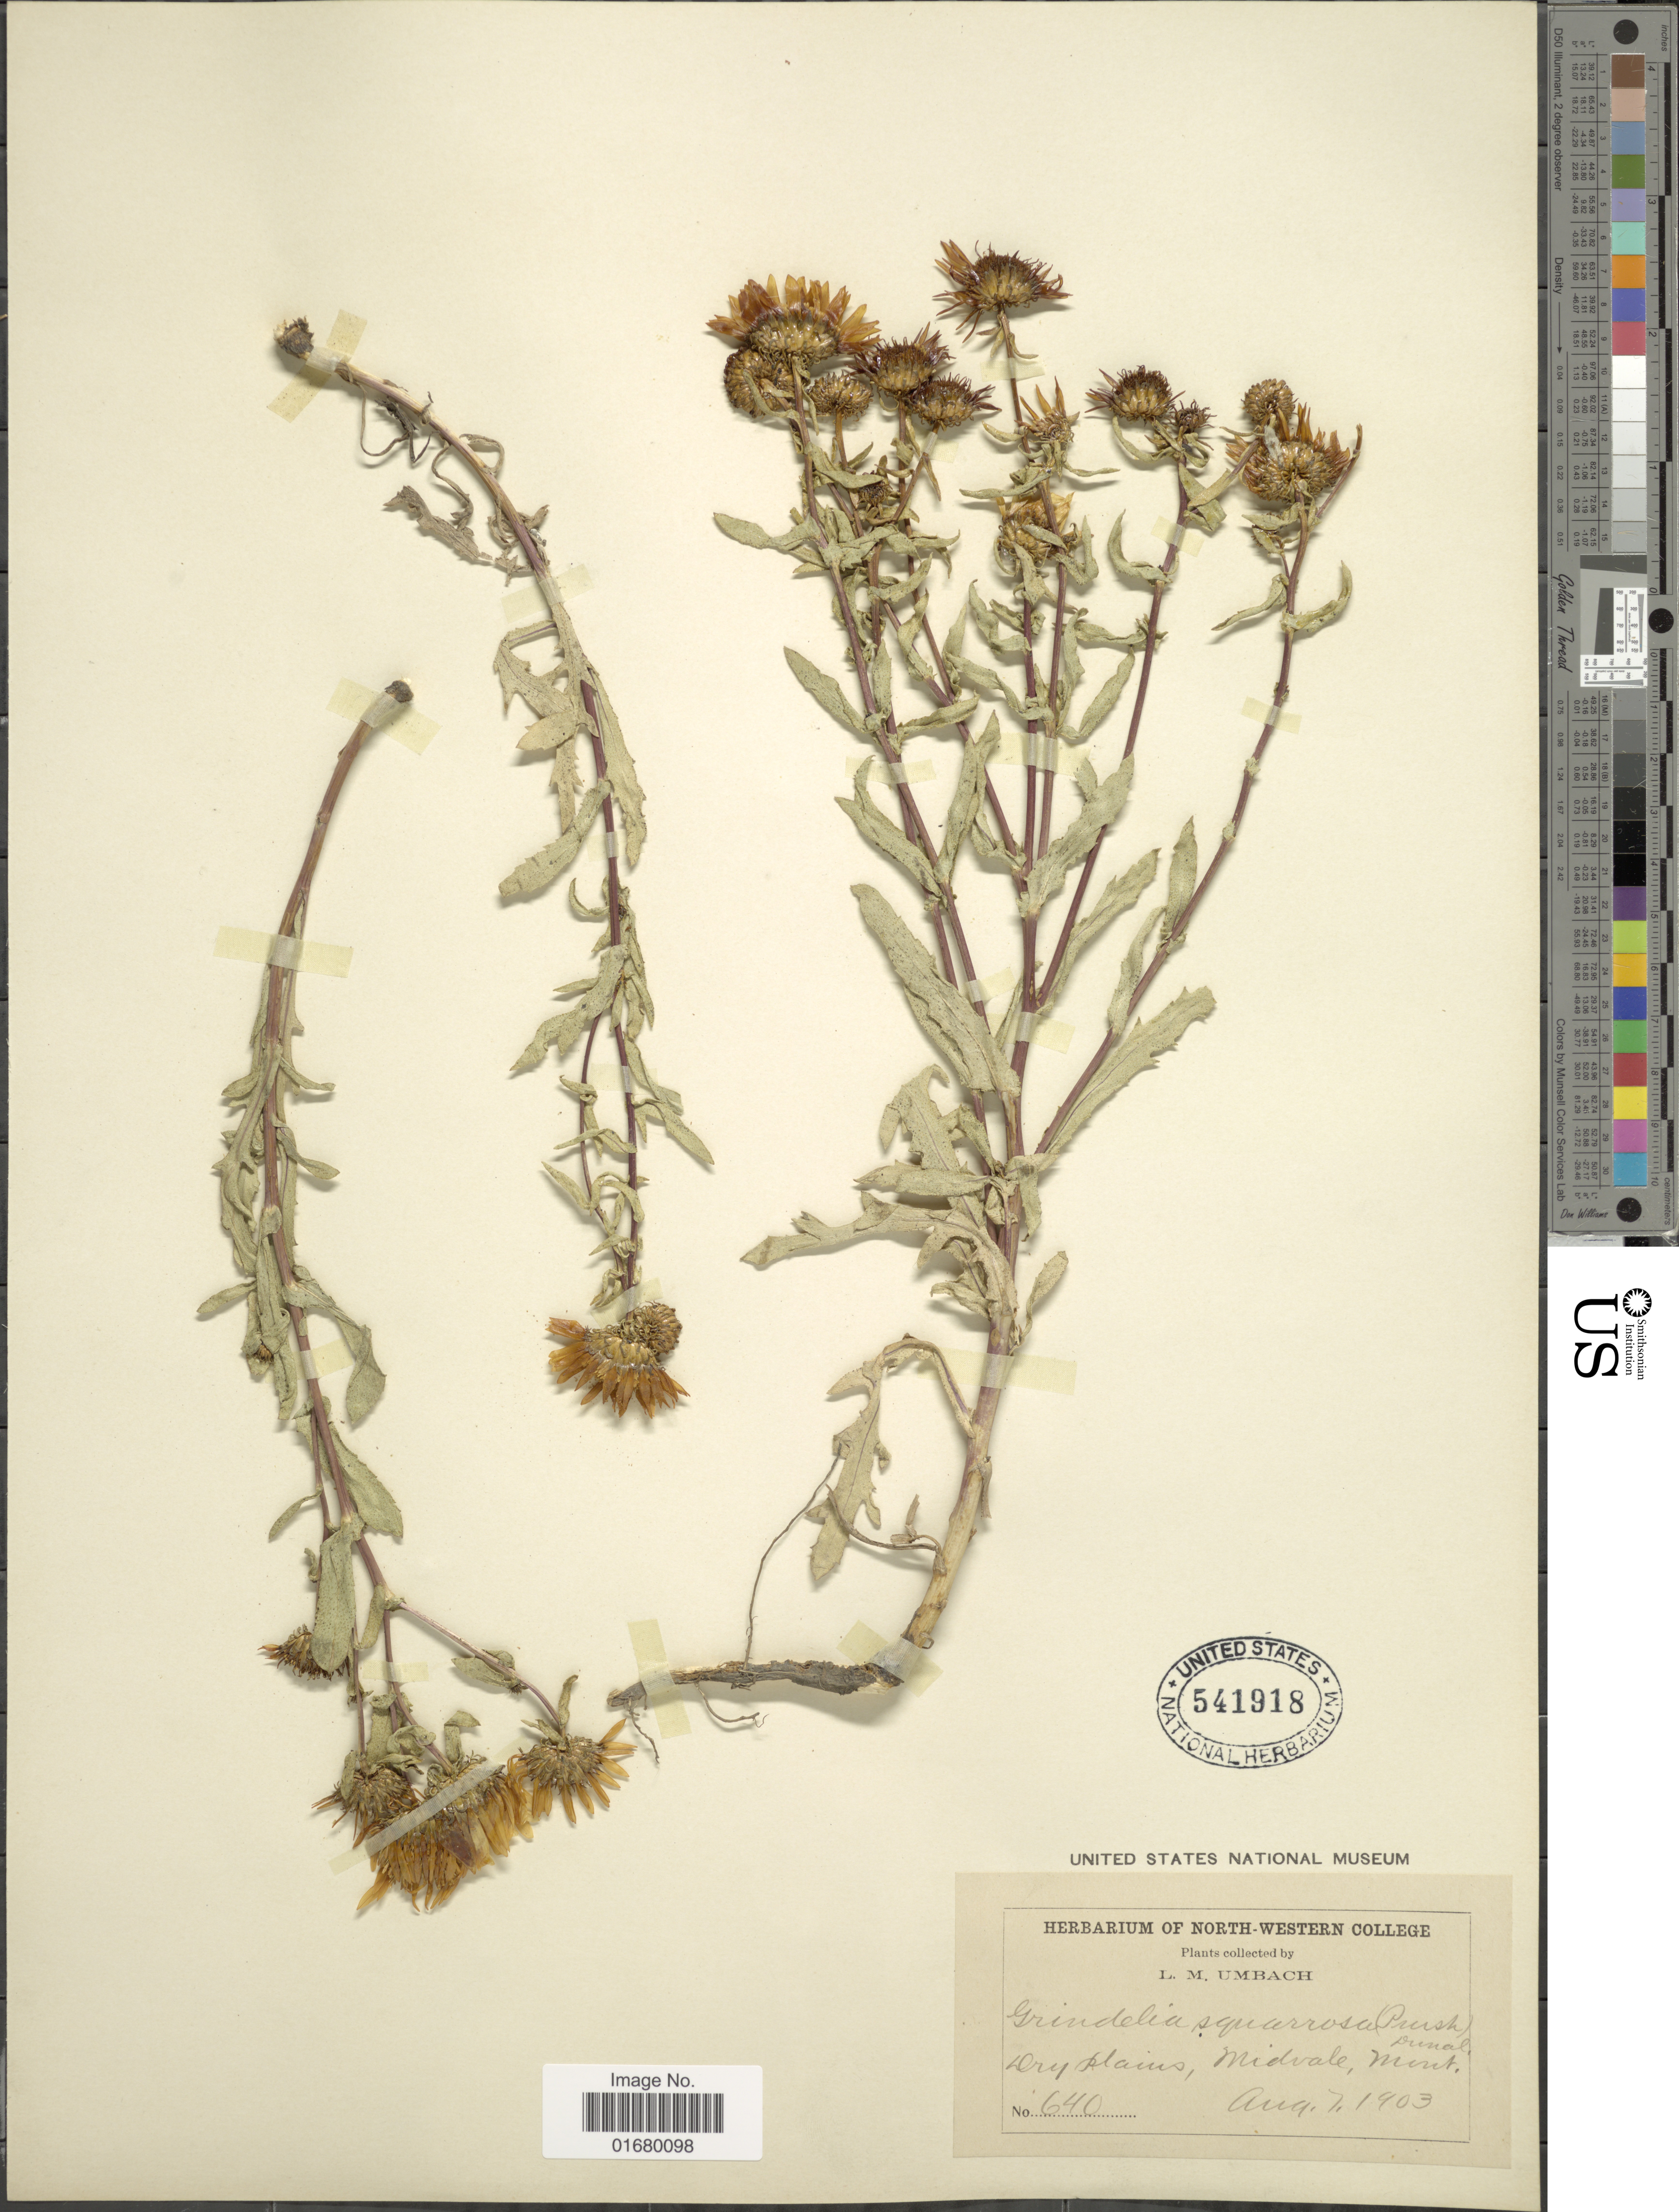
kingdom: Plantae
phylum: Tracheophyta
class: Magnoliopsida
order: Asterales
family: Asteraceae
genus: Grindelia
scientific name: Grindelia perennis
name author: A. Nelson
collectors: L. M. Umbach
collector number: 640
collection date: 1903-08-17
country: United States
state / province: Montana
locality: Midvale.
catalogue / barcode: US 541918